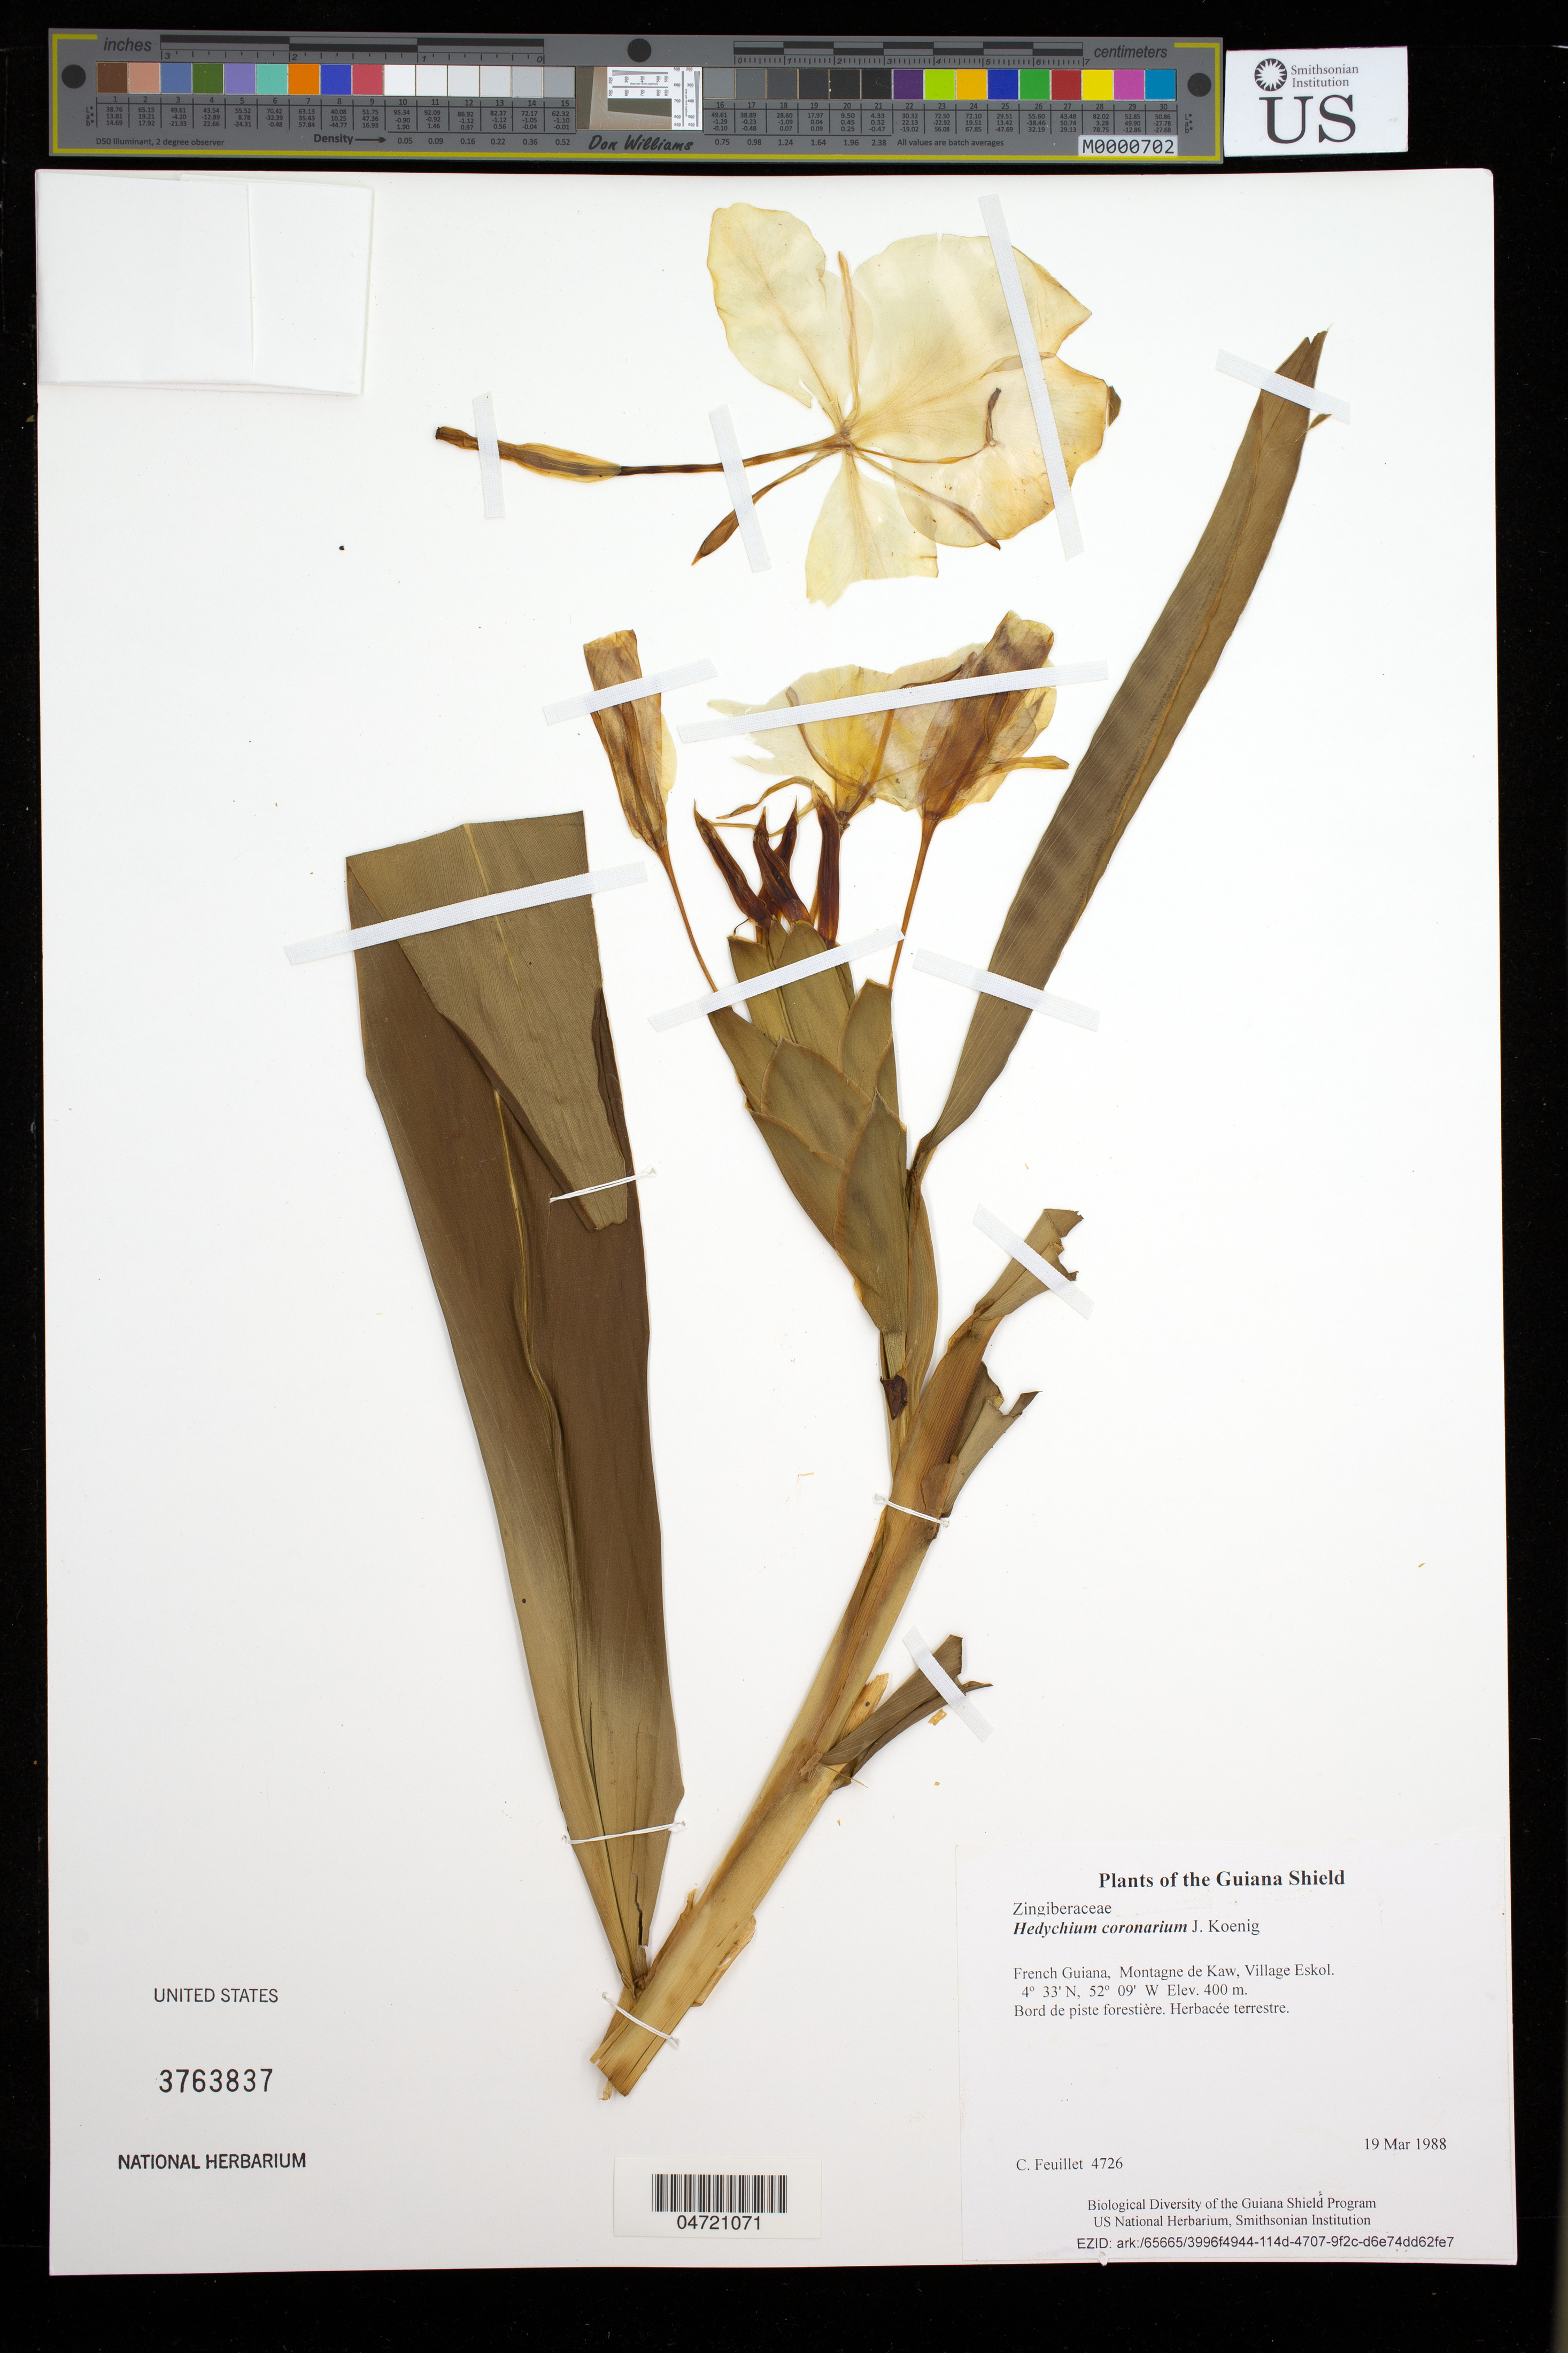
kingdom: Plantae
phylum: Tracheophyta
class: Liliopsida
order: Zingiberales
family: Zingiberaceae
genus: Hedychium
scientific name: Hedychium coronarium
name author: J. Koenig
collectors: C. Feuillet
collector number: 4726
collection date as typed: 19 Mar 1988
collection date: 1988-03-19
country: French Guiana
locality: Montagne de Kaw, Village Eskol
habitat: Bord de piste forestière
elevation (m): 400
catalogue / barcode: US 3763837